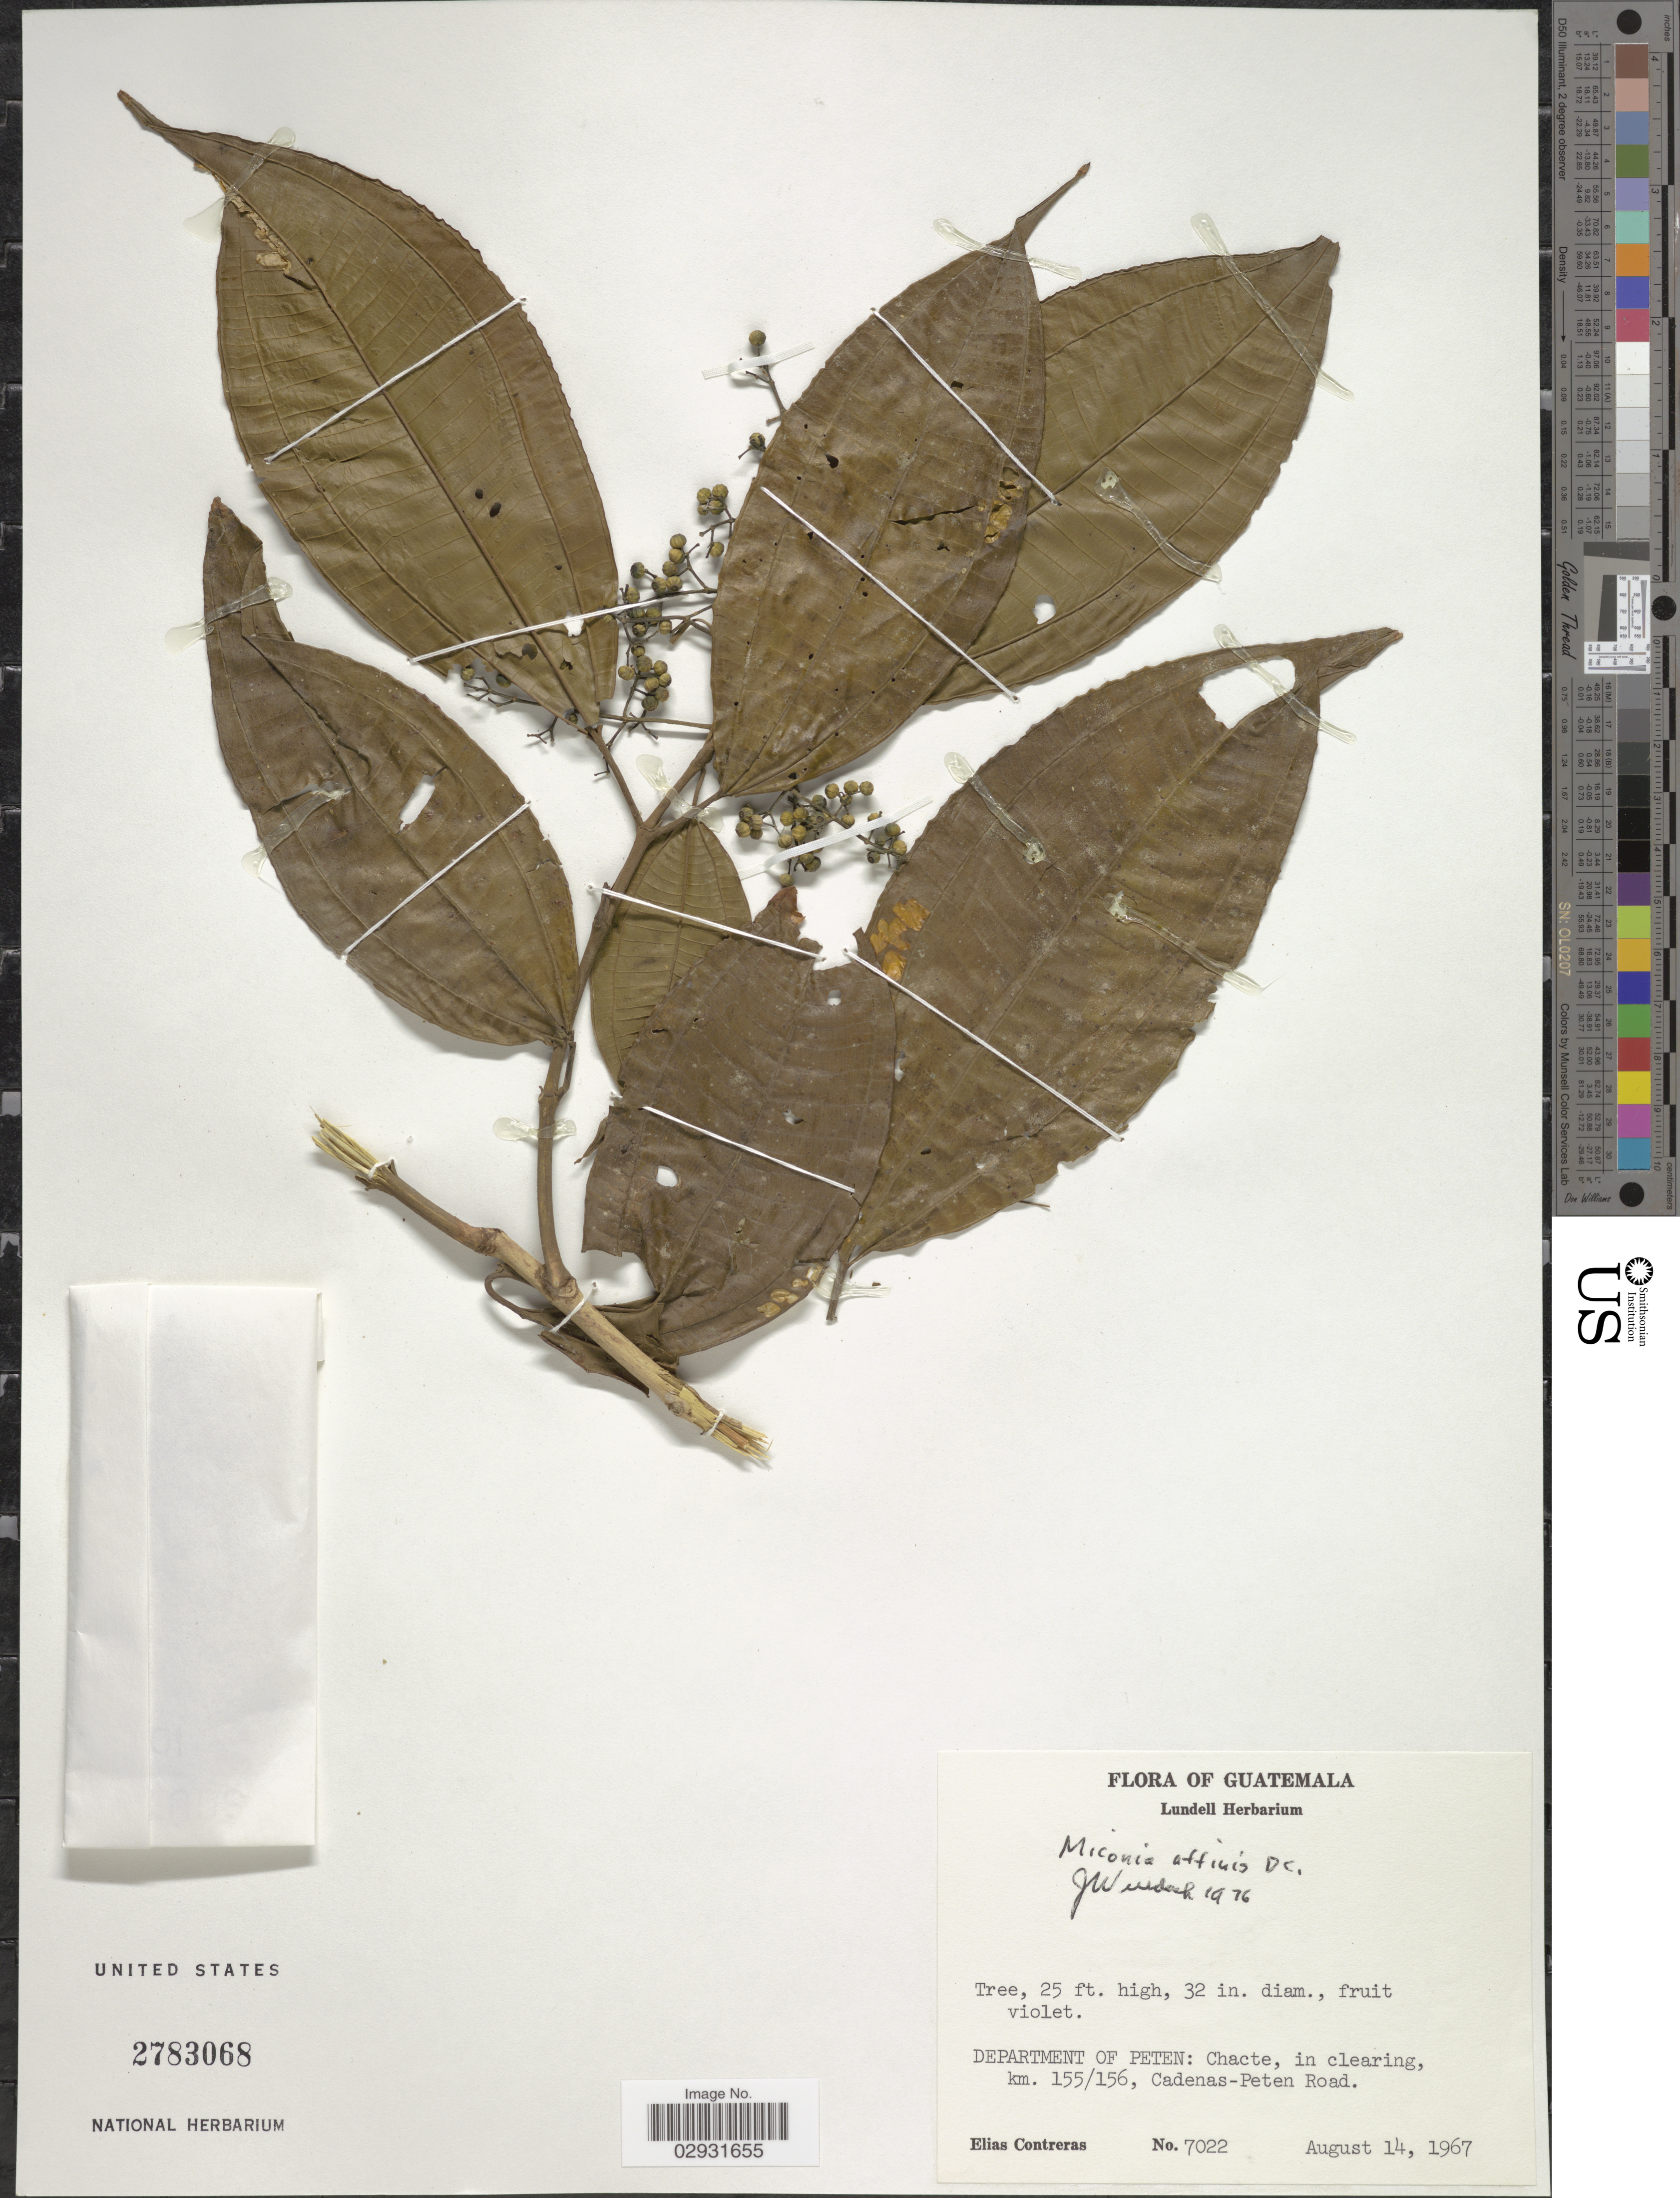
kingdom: Plantae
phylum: Tracheophyta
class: Magnoliopsida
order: Myrtales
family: Melastomataceae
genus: Miconia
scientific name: Miconia affinis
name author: DC.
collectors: E. Contreras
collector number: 7022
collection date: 1967-08-14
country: Guatemala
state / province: El Petén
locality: Department of Peten: Chacte, in clearing, km. 155/156, Cadenas-Peten Road.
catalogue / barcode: US 2783068